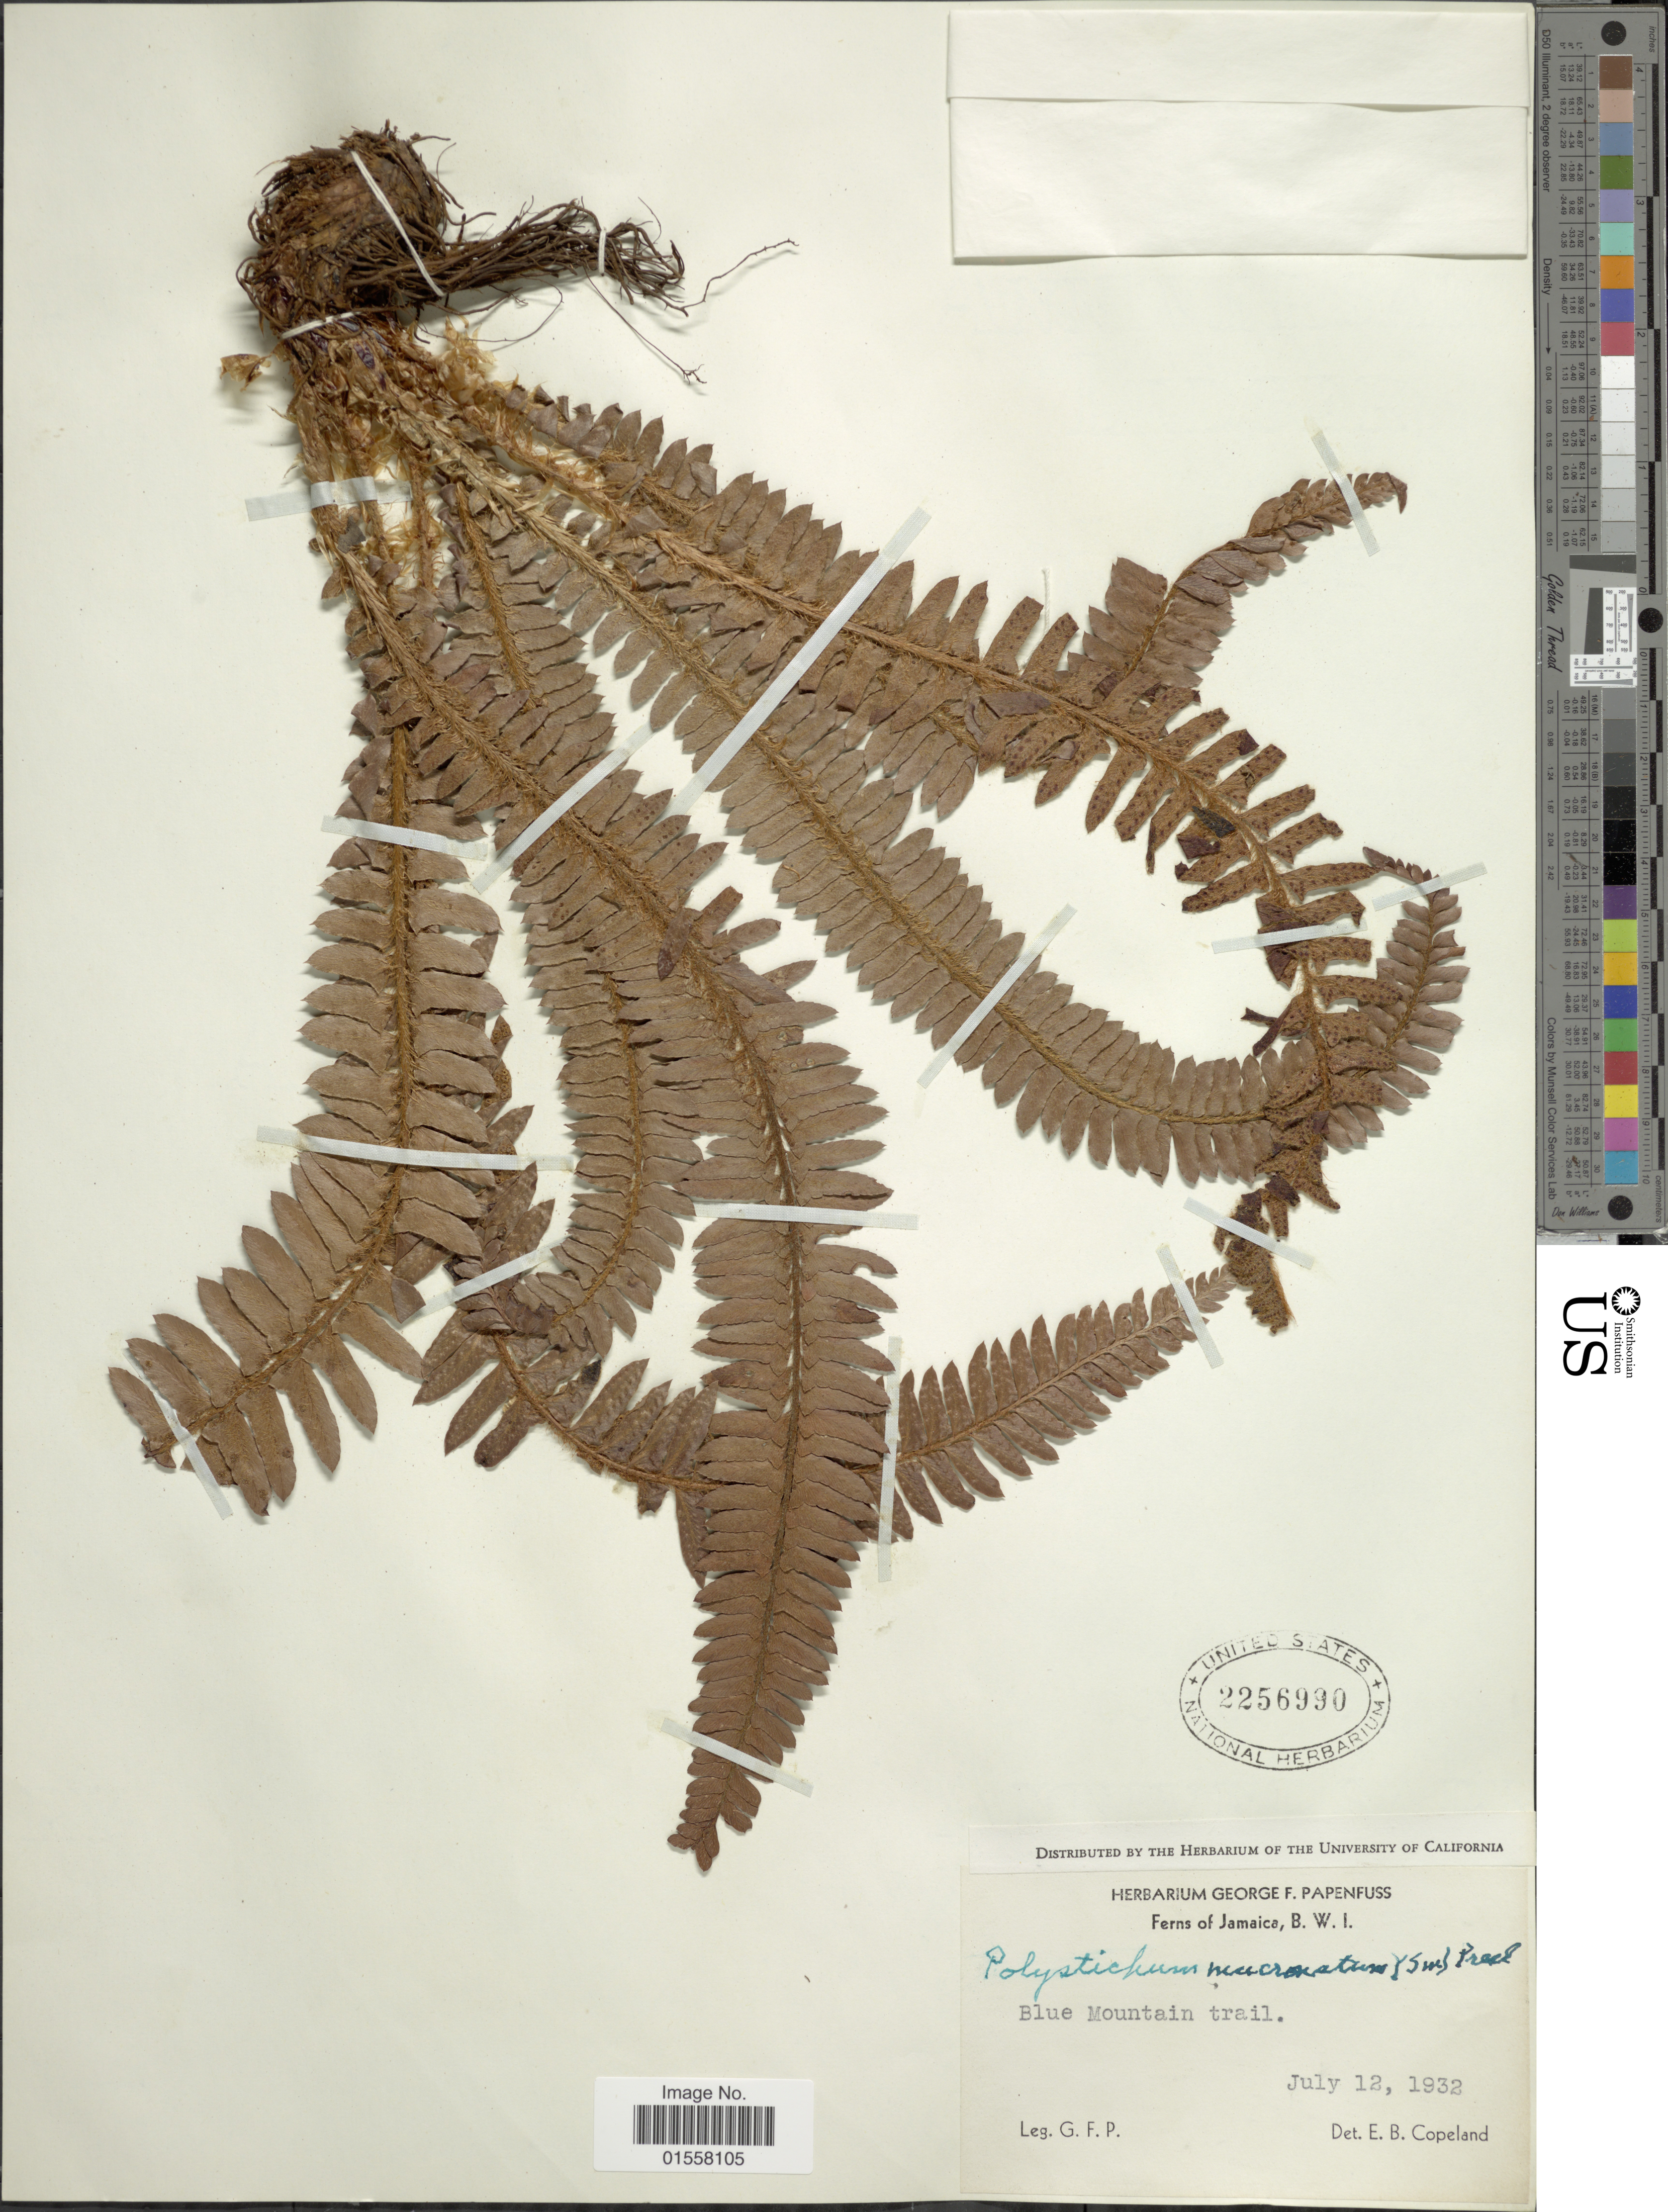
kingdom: Plantae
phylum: Tracheophyta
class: Polypodiopsida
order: Polypodiales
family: Dryopteridaceae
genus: Polystichum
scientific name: Polystichum mucronatum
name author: (Sw.) C. Presl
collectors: G. Papenfuss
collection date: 1932-07-12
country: Jamaica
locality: Jamaica, Blue Mountain trail.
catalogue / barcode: US 2256990